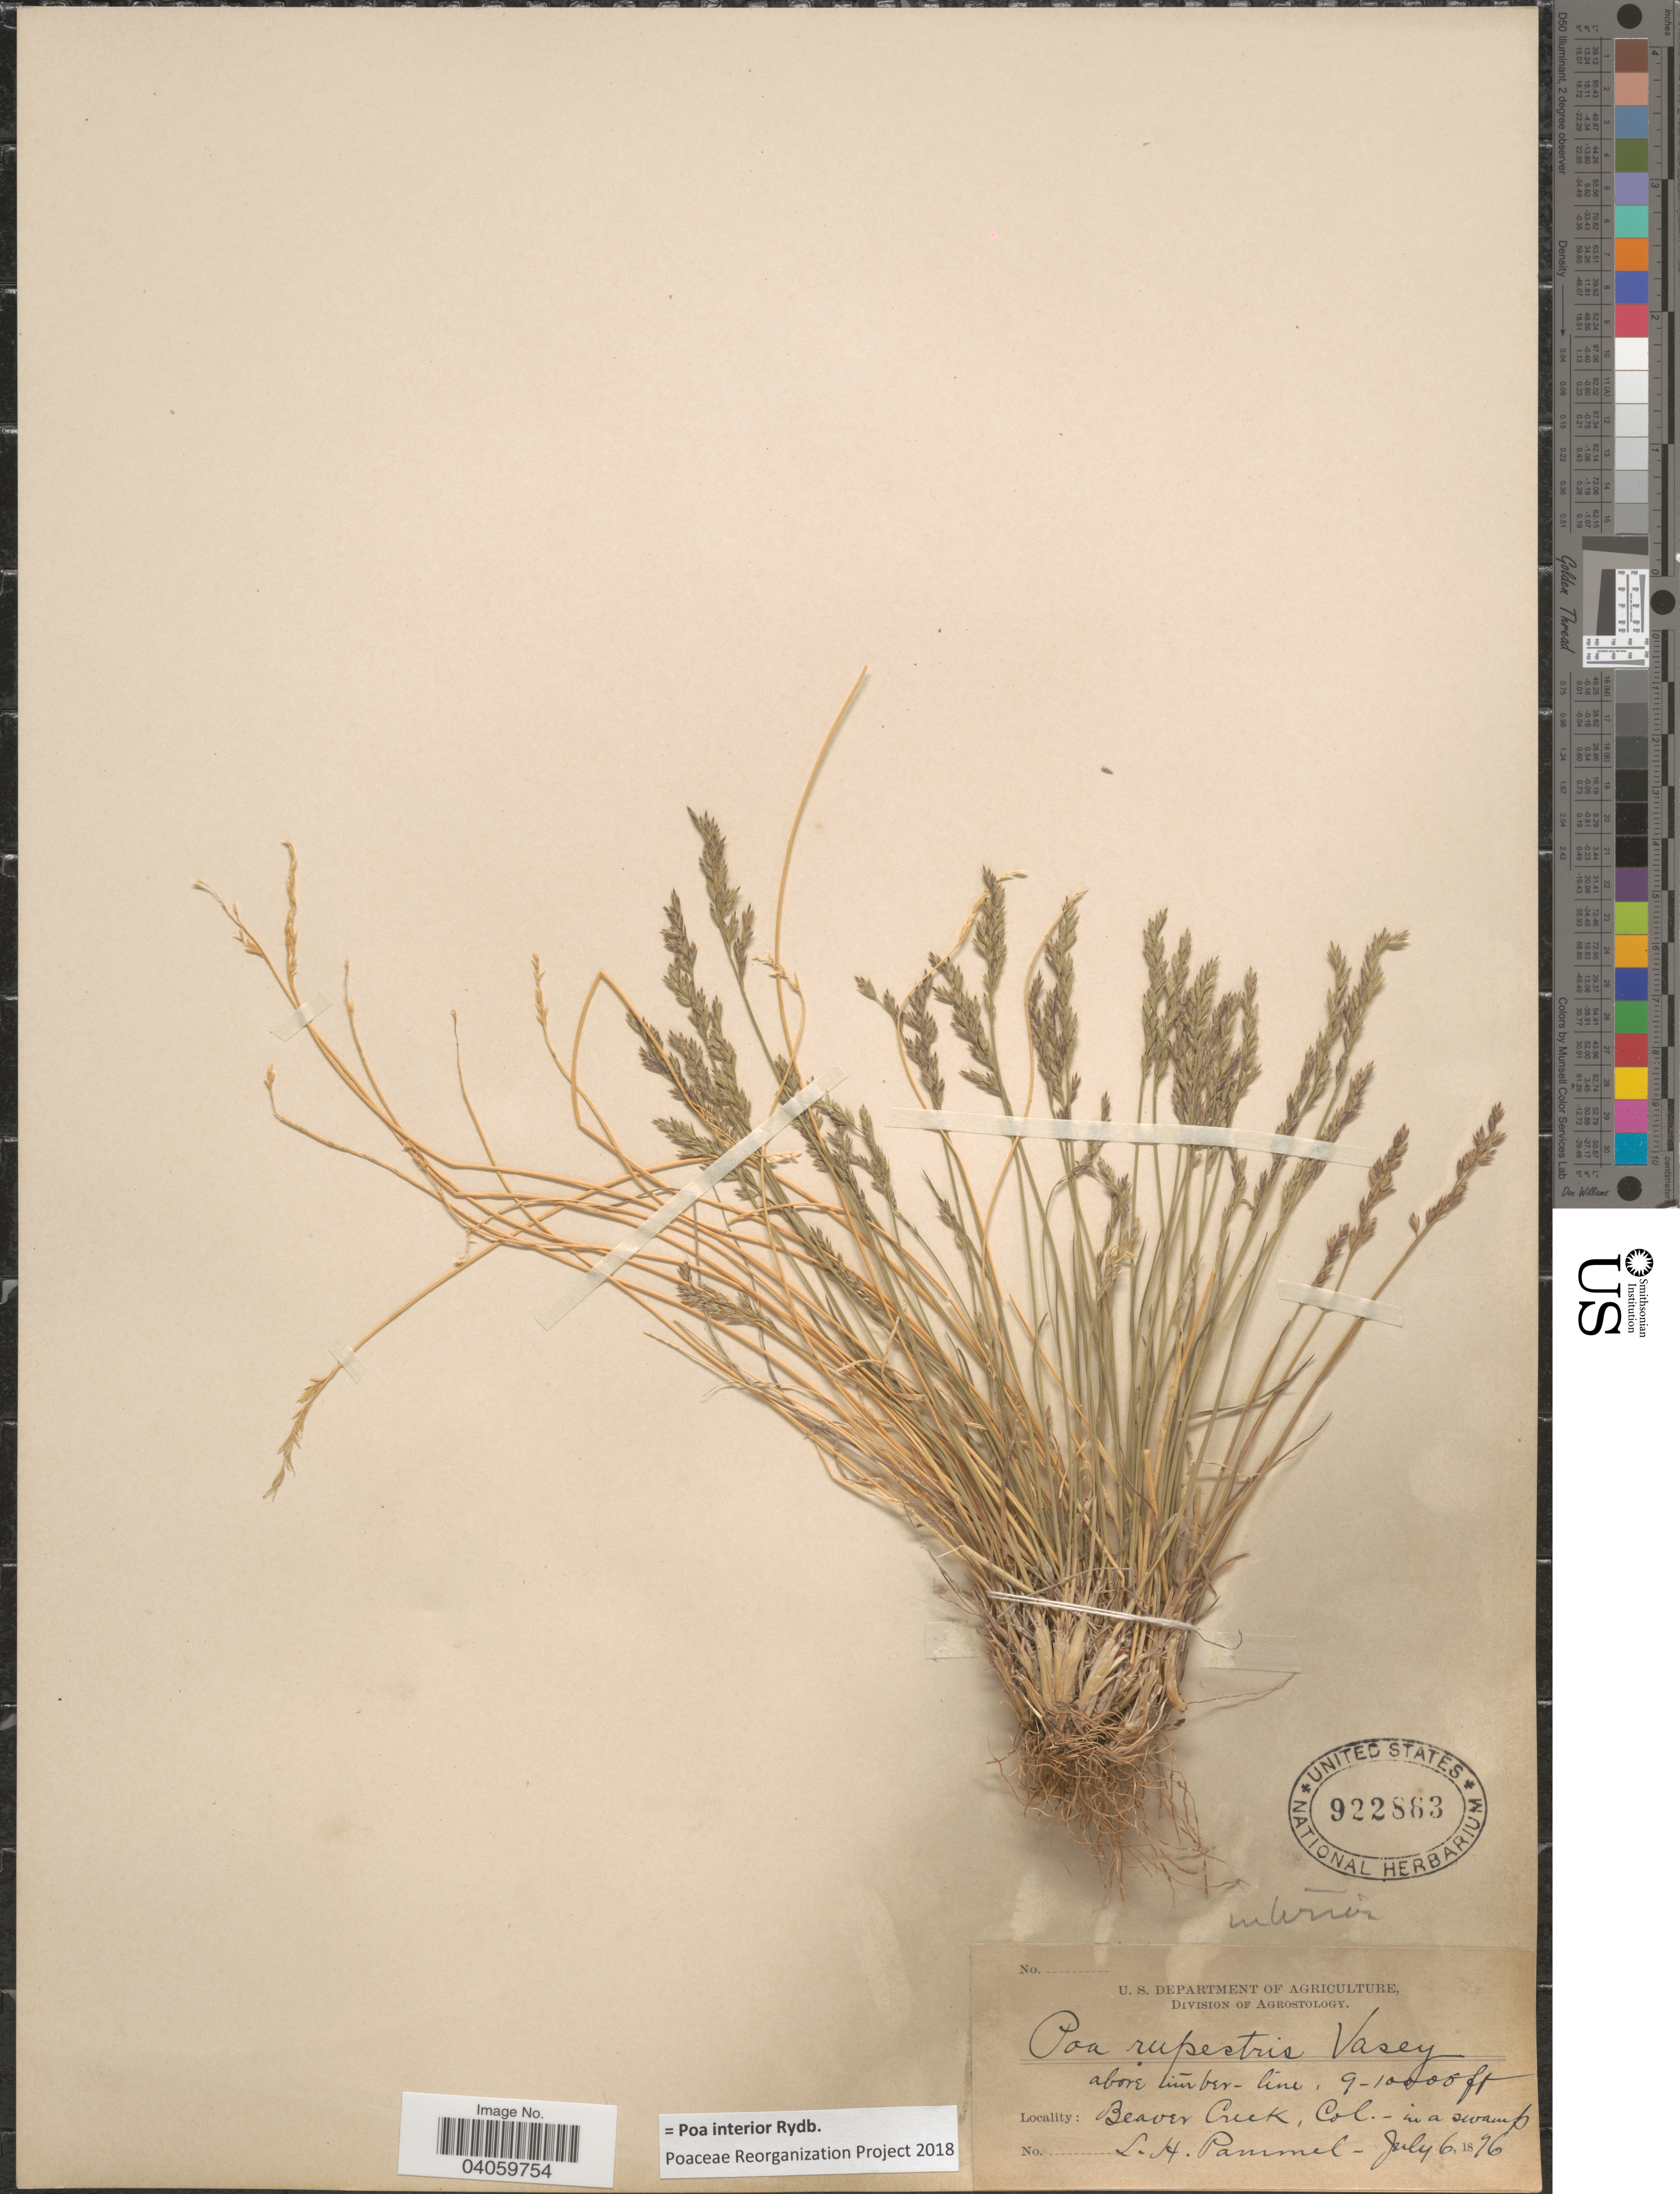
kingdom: Plantae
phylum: Tracheophyta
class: Liliopsida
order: Poales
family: Poaceae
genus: Poa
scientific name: Poa interior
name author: Rydb.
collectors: L. Pammel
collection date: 1896-07-06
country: United States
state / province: Colorado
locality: Beaver Creek.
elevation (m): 2743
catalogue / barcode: US 922863